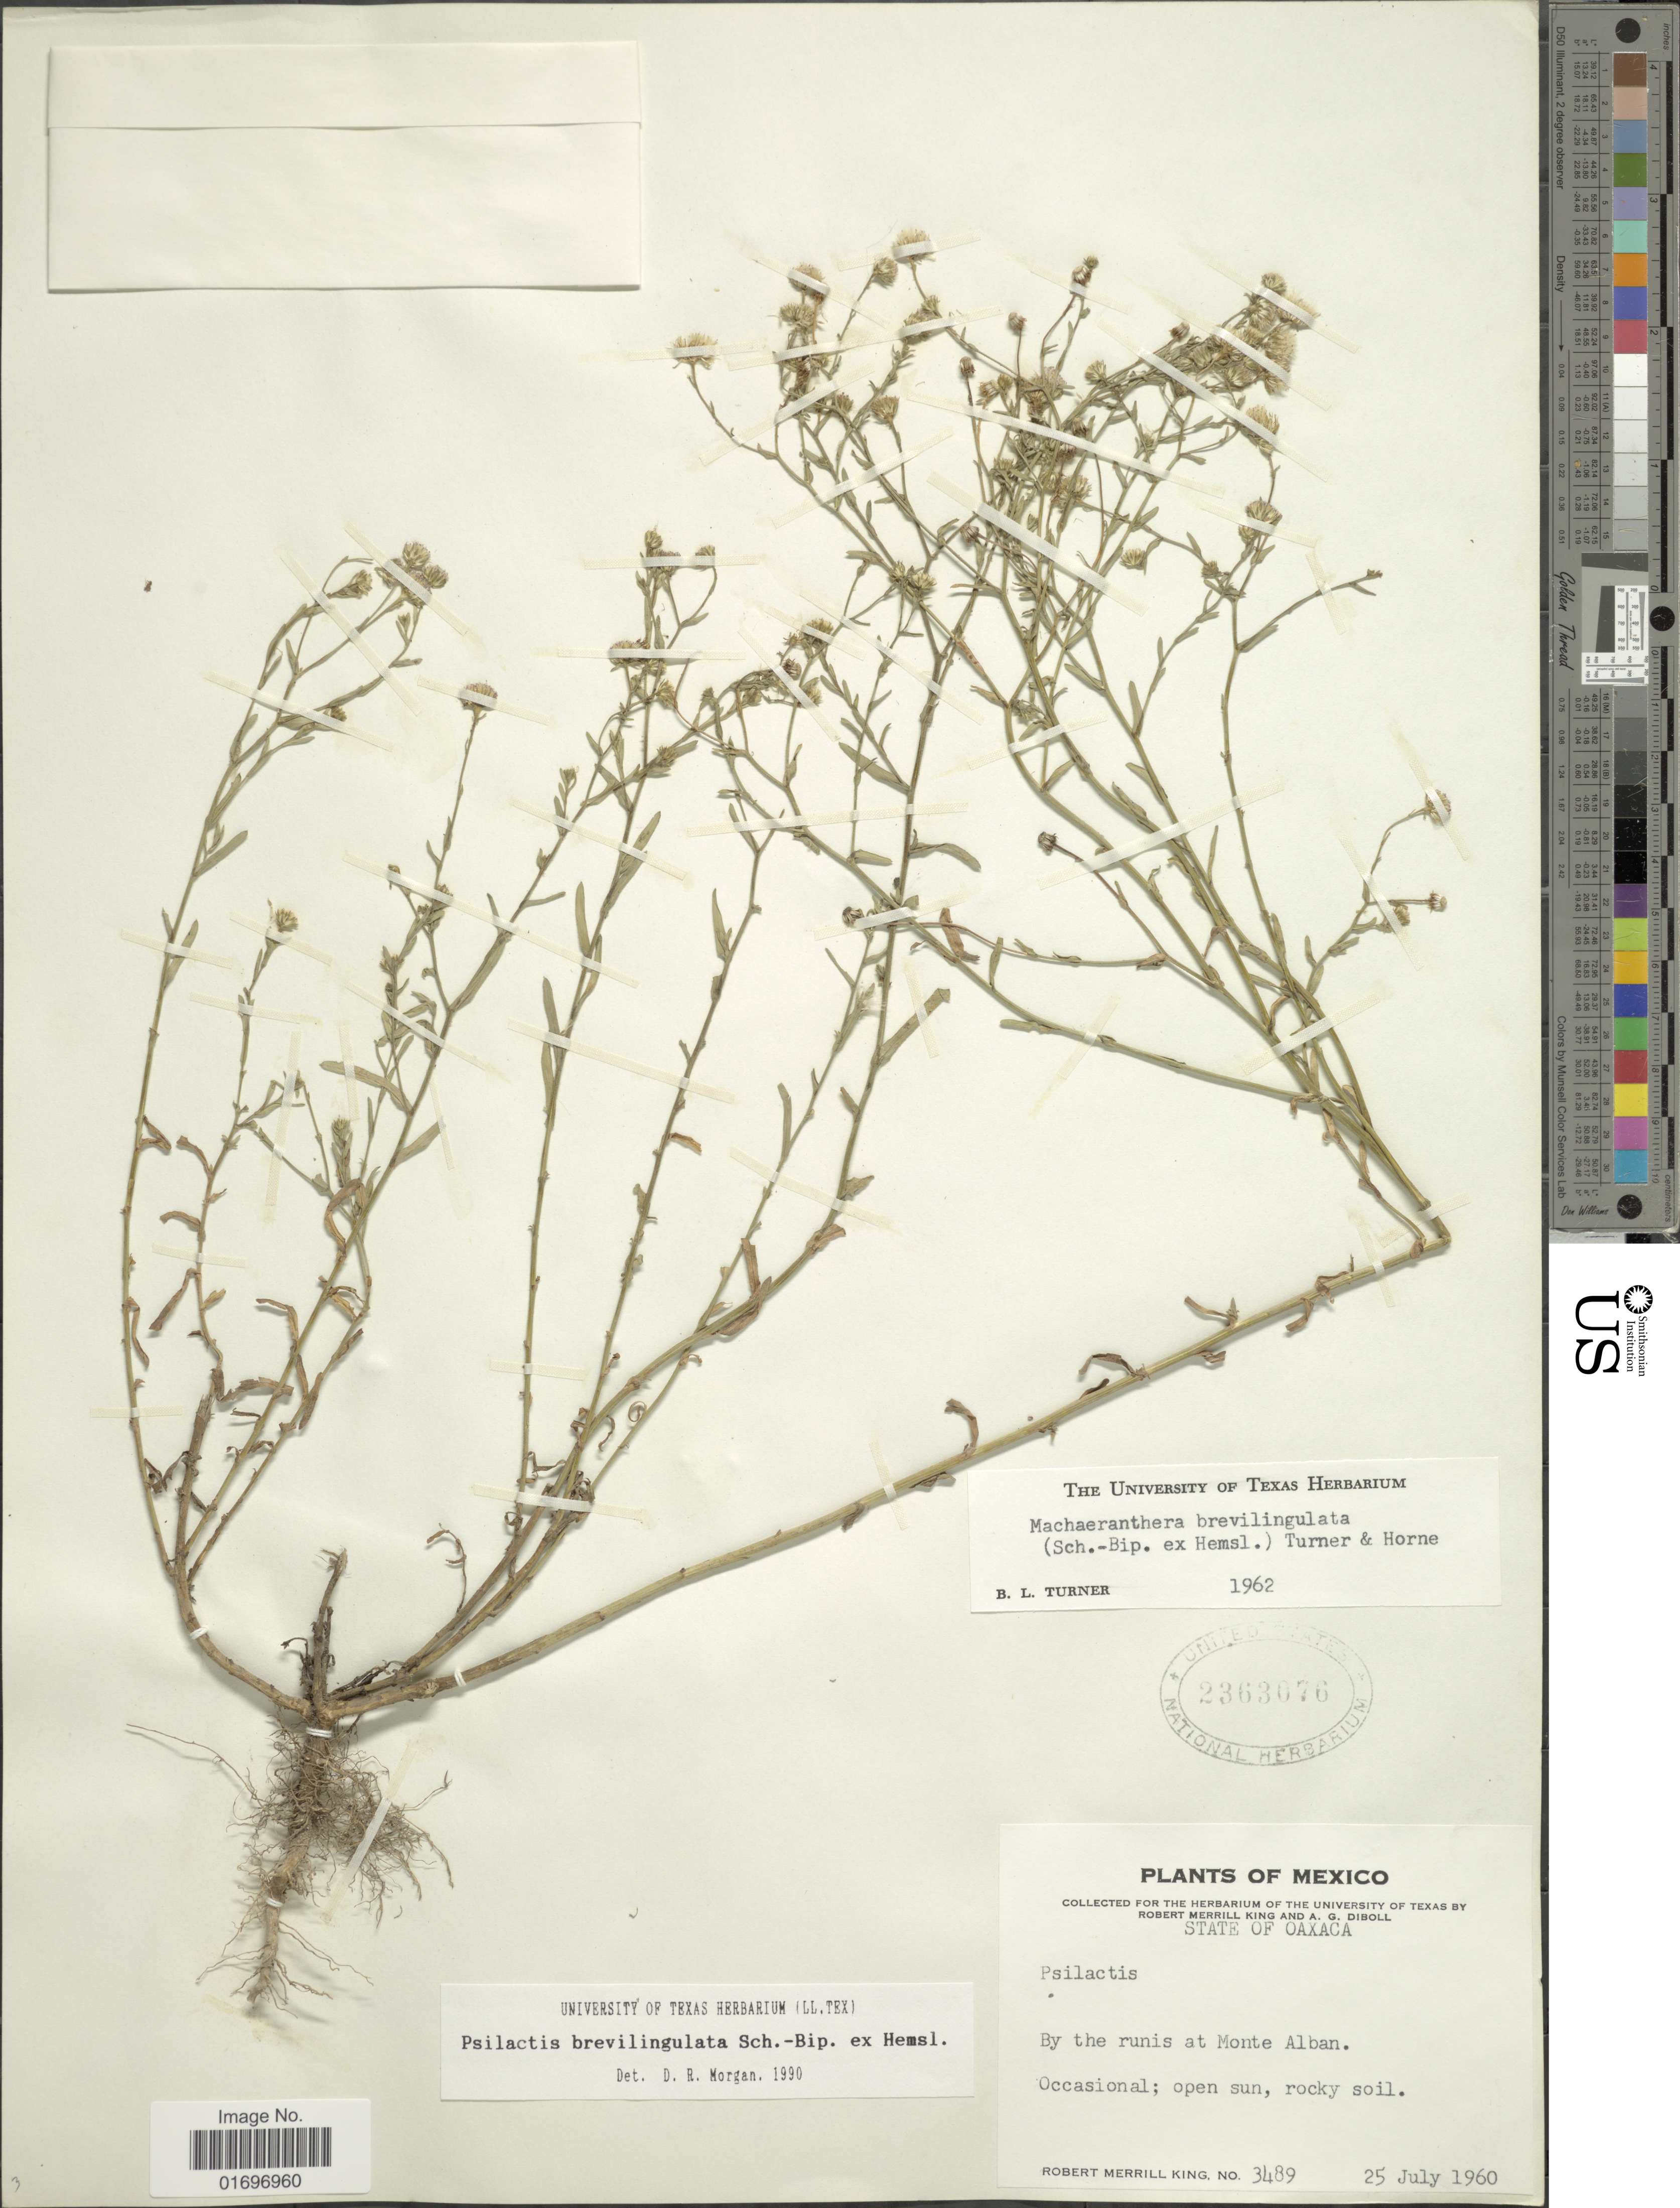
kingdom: Plantae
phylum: Tracheophyta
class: Magnoliopsida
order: Asterales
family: Asteraceae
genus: Psilactis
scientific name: Psilactis brevilingulata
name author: Sch. Bip. ex Hemsl.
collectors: R. M. King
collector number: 3489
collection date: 1960-07-25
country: Mexico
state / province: Oaxaca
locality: State of Oaxaca. By the runis at Monte Alban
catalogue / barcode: US 2363076